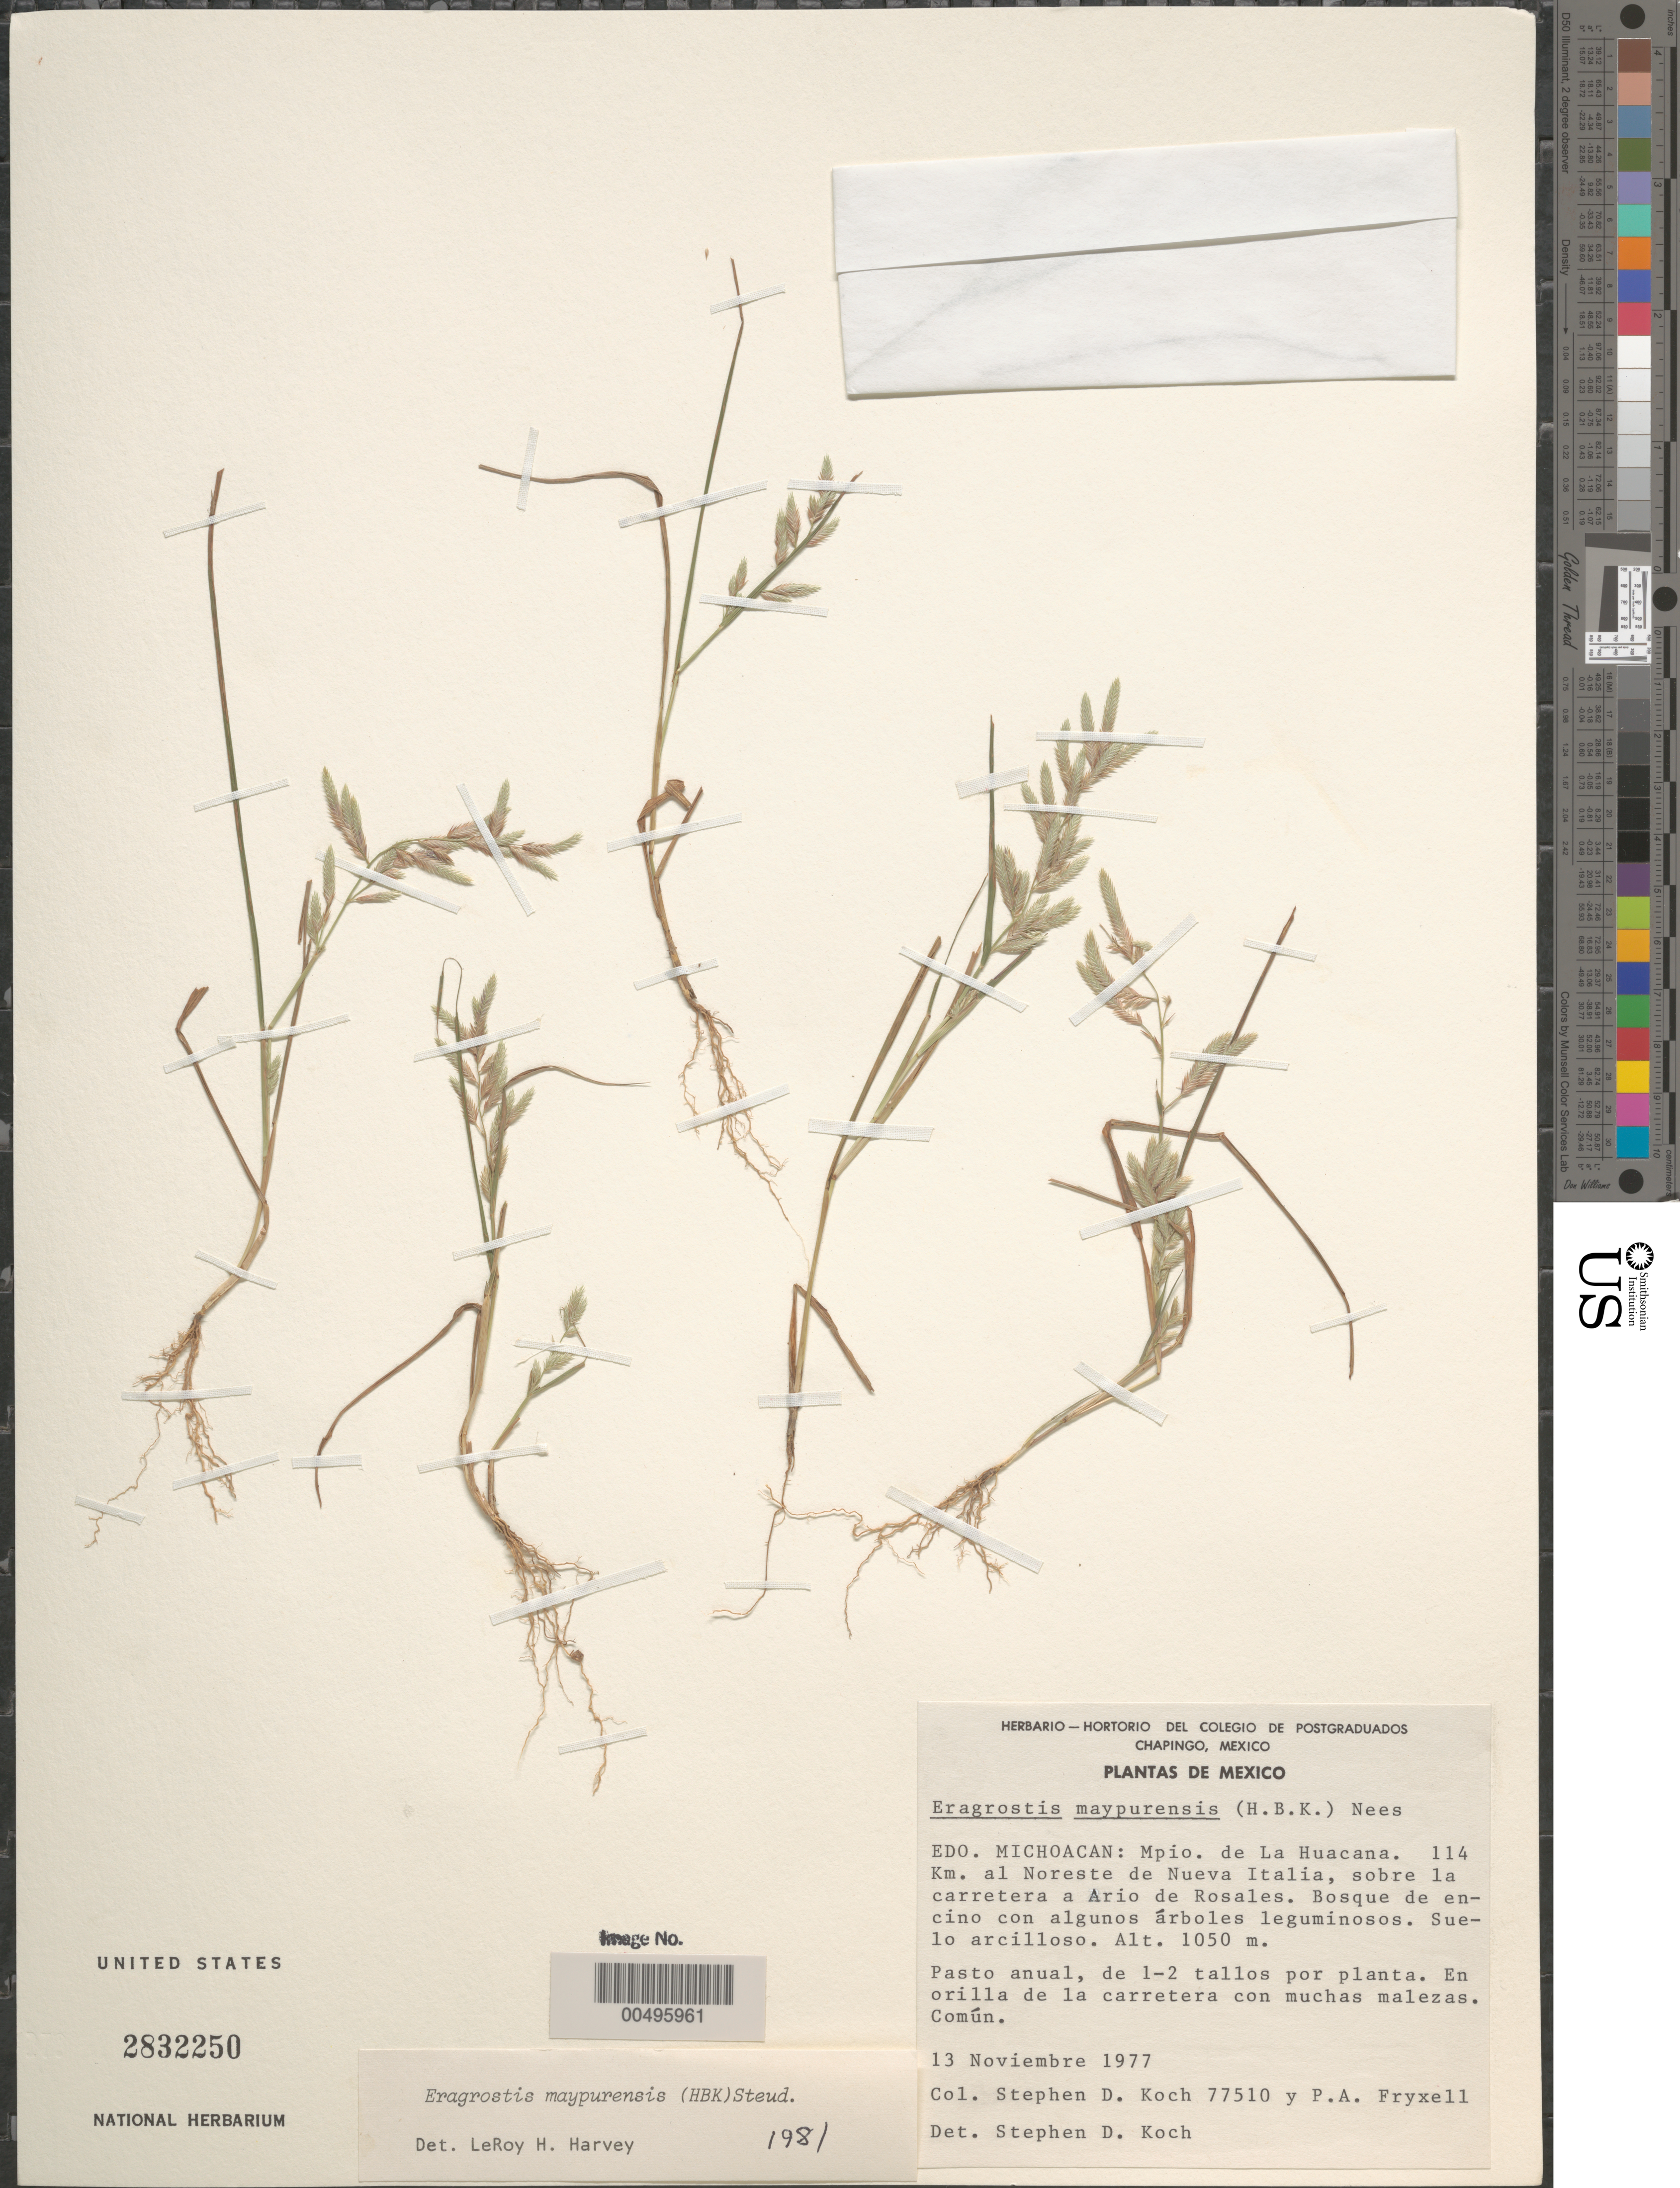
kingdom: Plantae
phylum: Tracheophyta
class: Liliopsida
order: Poales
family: Poaceae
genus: Eragrostis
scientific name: Eragrostis maypurensis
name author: (Kunth) Steud.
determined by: Harvey, L. H.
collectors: S. D. Koch & P. A. Fryxell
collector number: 77510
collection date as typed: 13 Nov 1977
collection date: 1977-11-13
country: Mexico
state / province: Michoacán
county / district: La Huacana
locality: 114 km NE of Nueva Italia, along the rd to Ario de Rosales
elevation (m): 1050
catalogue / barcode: US 2832250